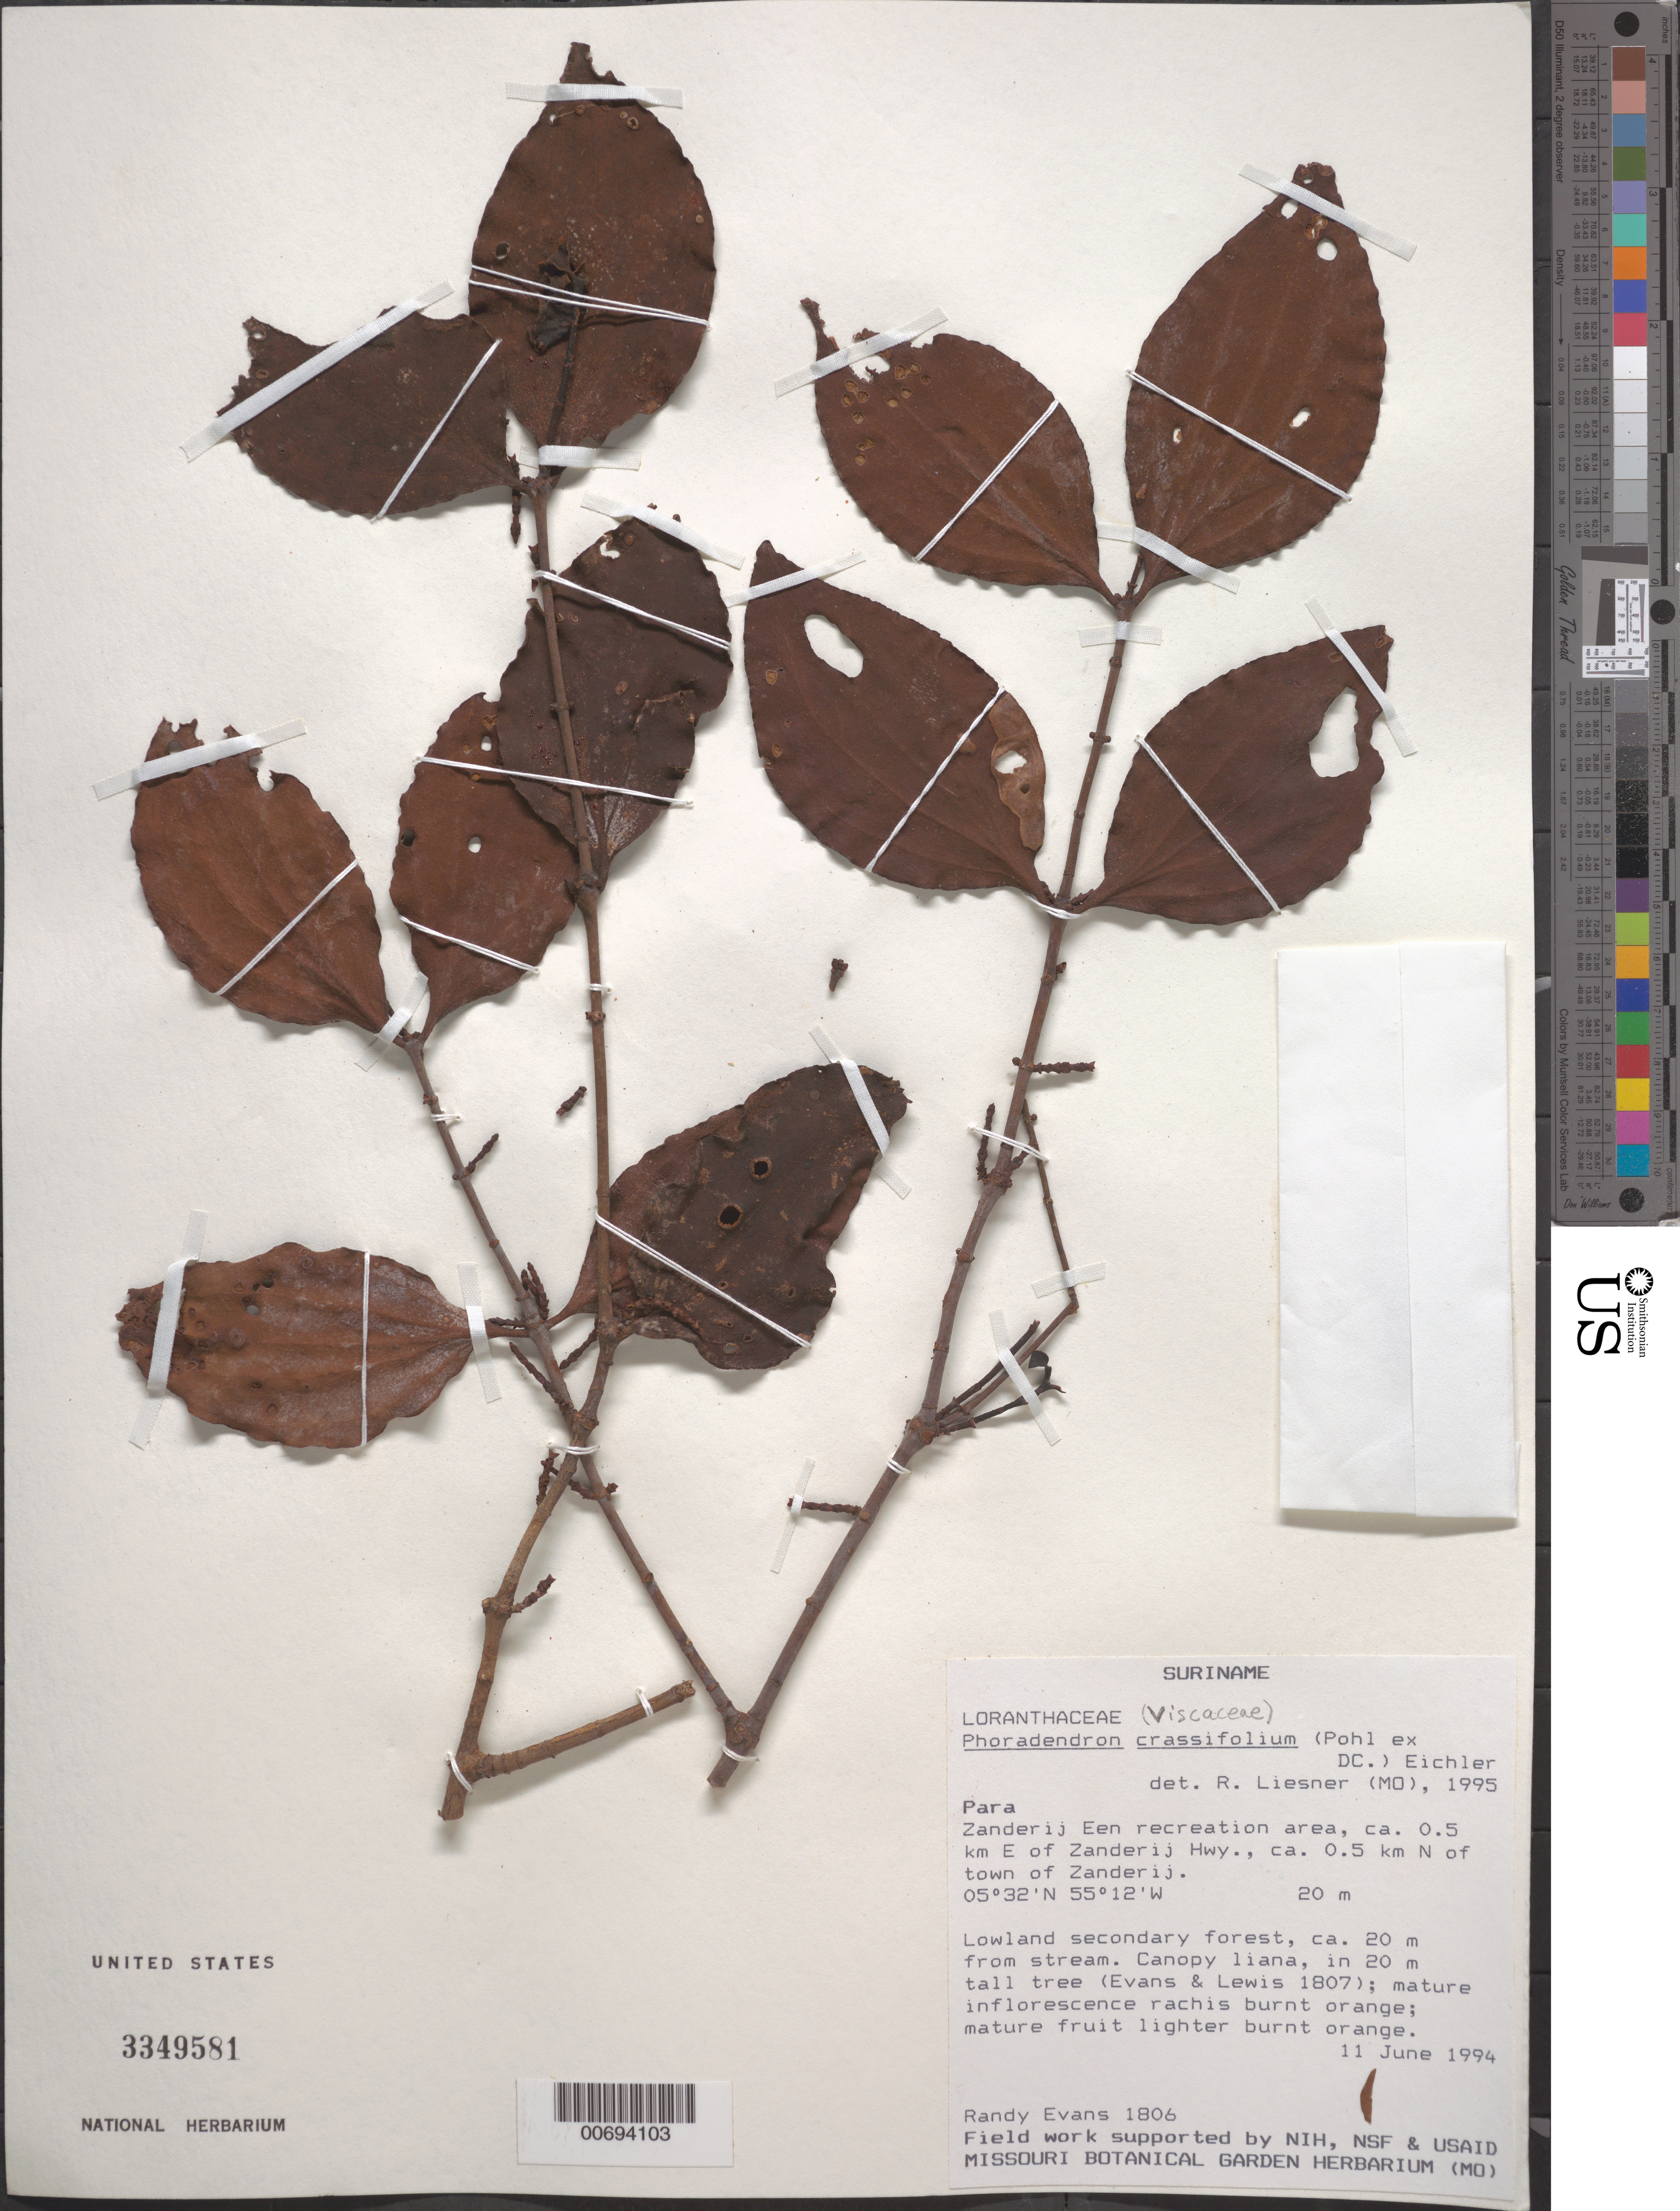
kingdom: Plantae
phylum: Tracheophyta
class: Magnoliopsida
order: Santalales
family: Viscaceae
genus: Phoradendron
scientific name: Phoradendron crassifolium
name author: (Pohl ex DC.) Eichler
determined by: Liesner, R. L.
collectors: R. Evans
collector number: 1806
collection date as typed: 11-Jun-94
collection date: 1994-06-11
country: Suriname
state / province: Para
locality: Wit-santi, 1.5 km NE of town of Zanderij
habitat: Lowland secondary forest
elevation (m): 20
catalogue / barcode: US 3349581